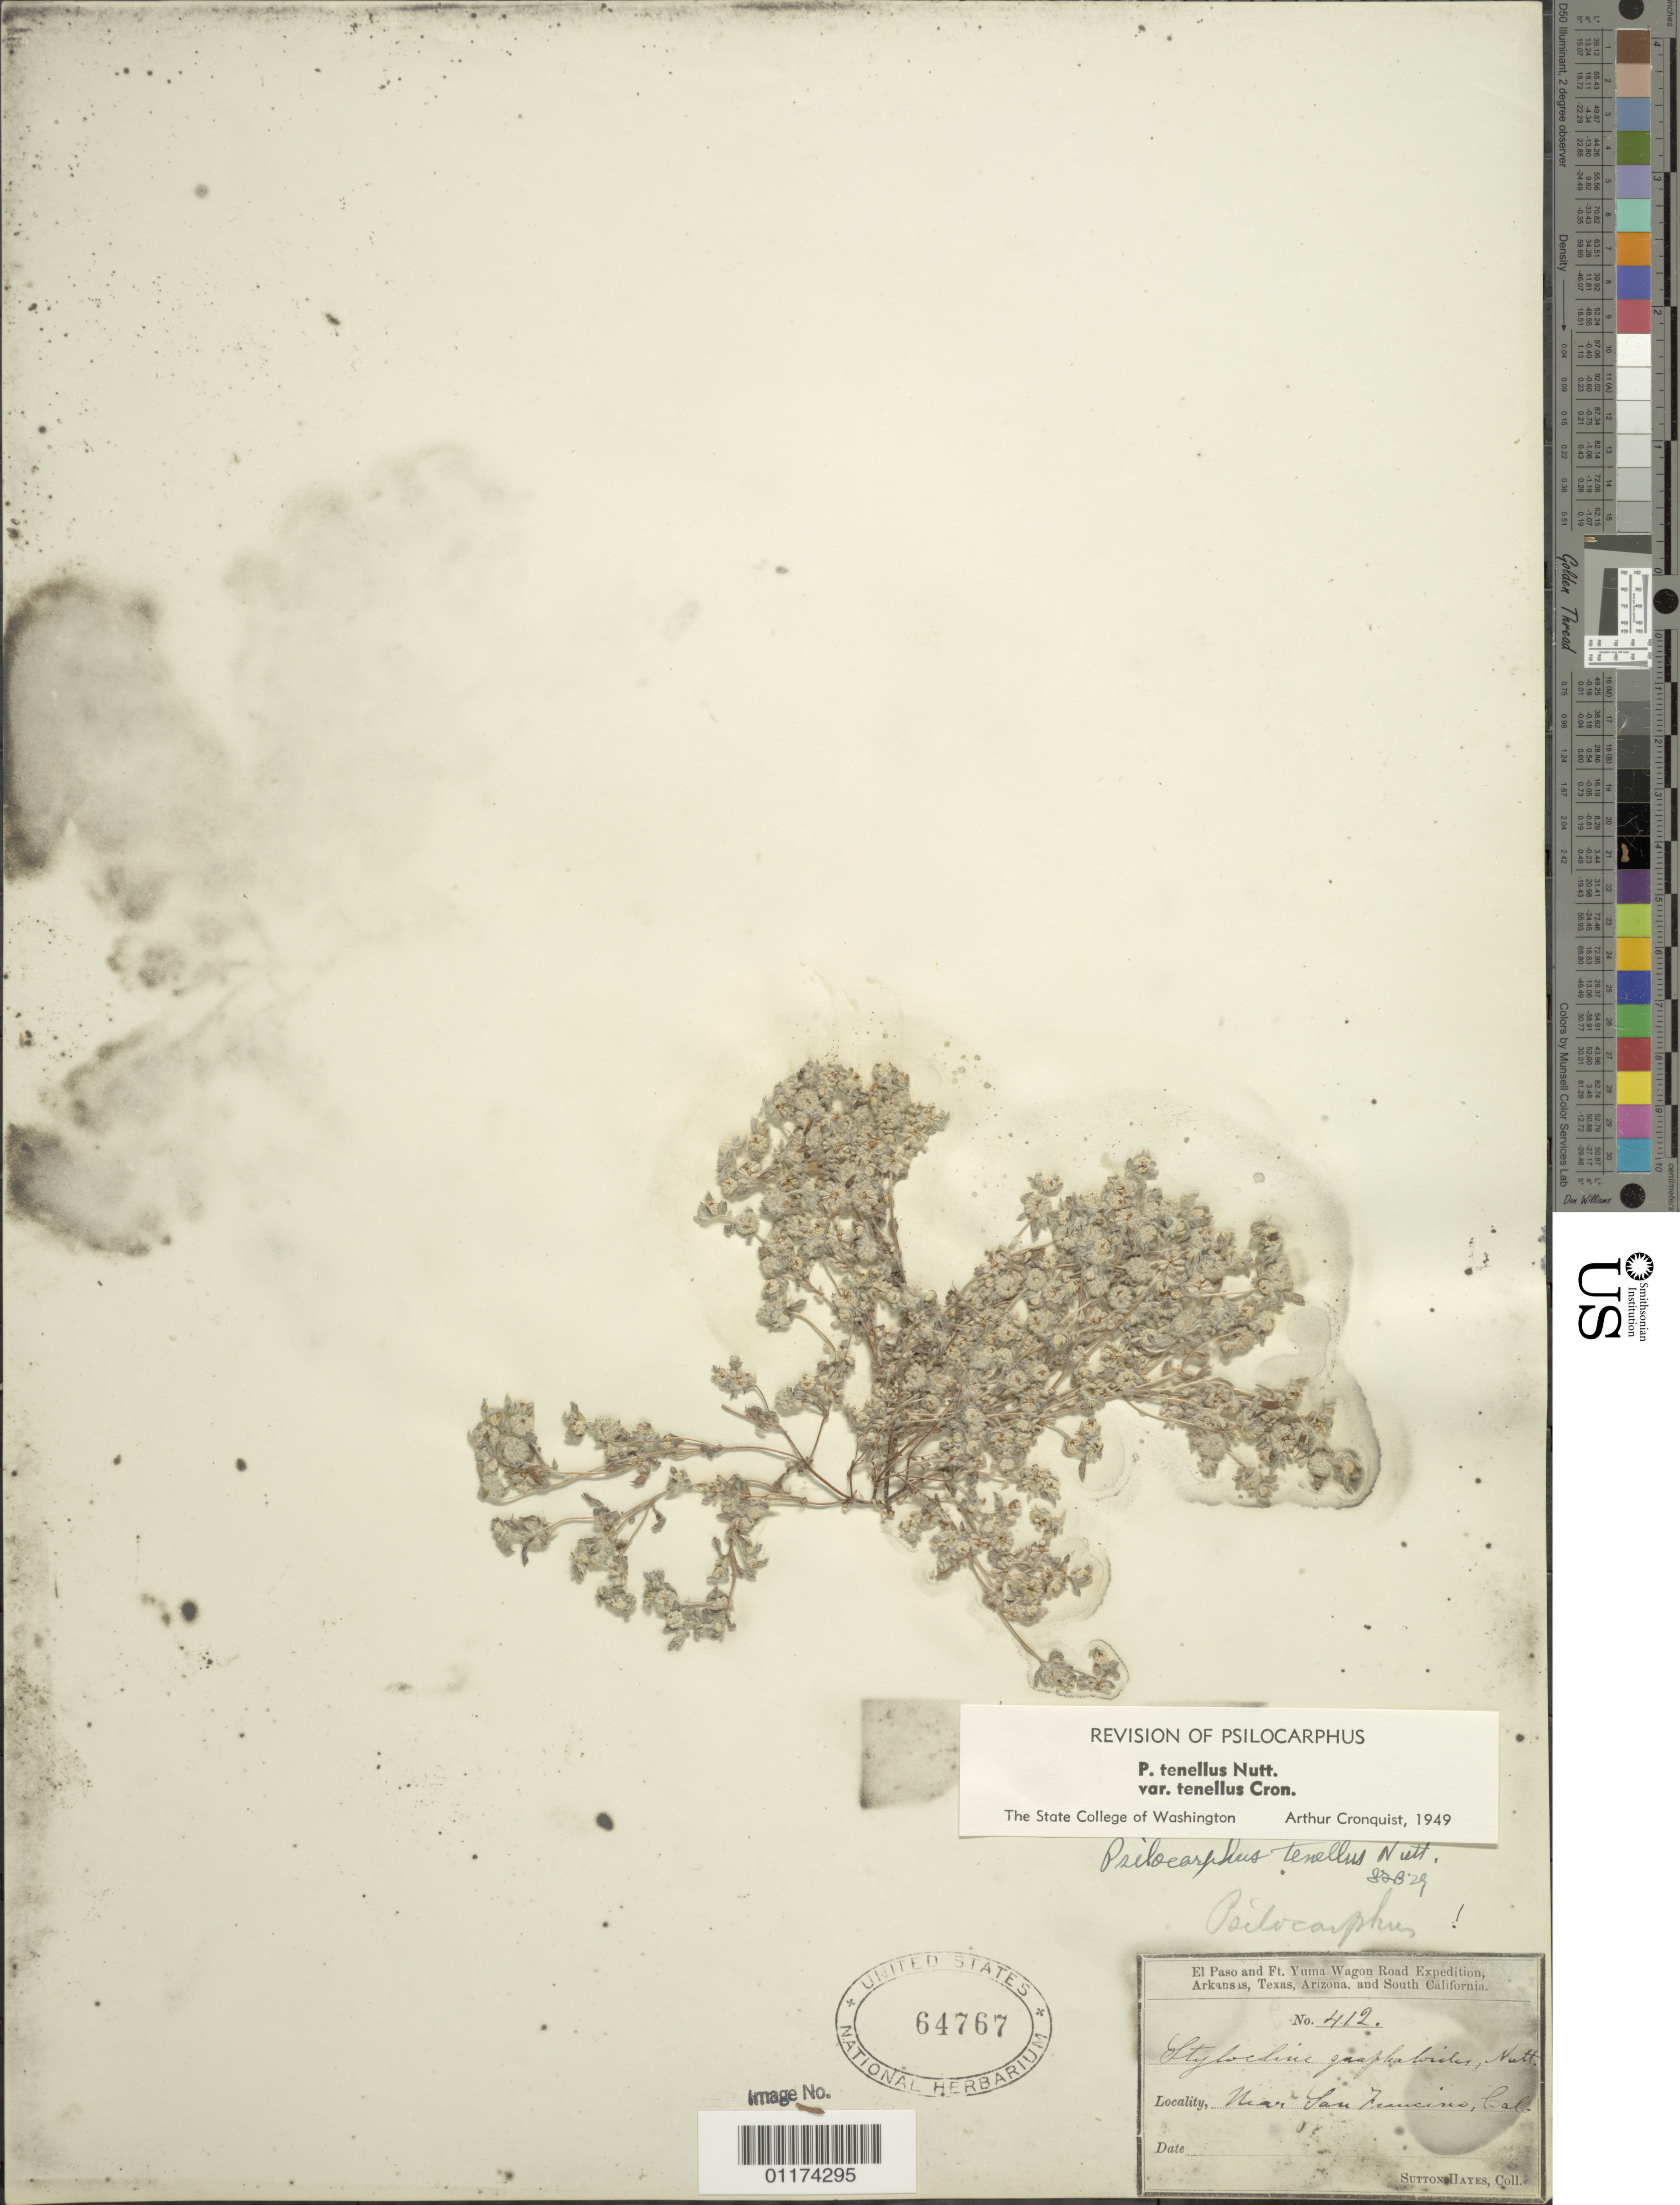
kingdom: Plantae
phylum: Tracheophyta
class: Magnoliopsida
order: Asterales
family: Asteraceae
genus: Psilocarphus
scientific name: Psilocarphus tenellus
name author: Nutt.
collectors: S. Hayes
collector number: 412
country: United States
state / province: California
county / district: San Francisco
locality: near San Francisco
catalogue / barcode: US 64767